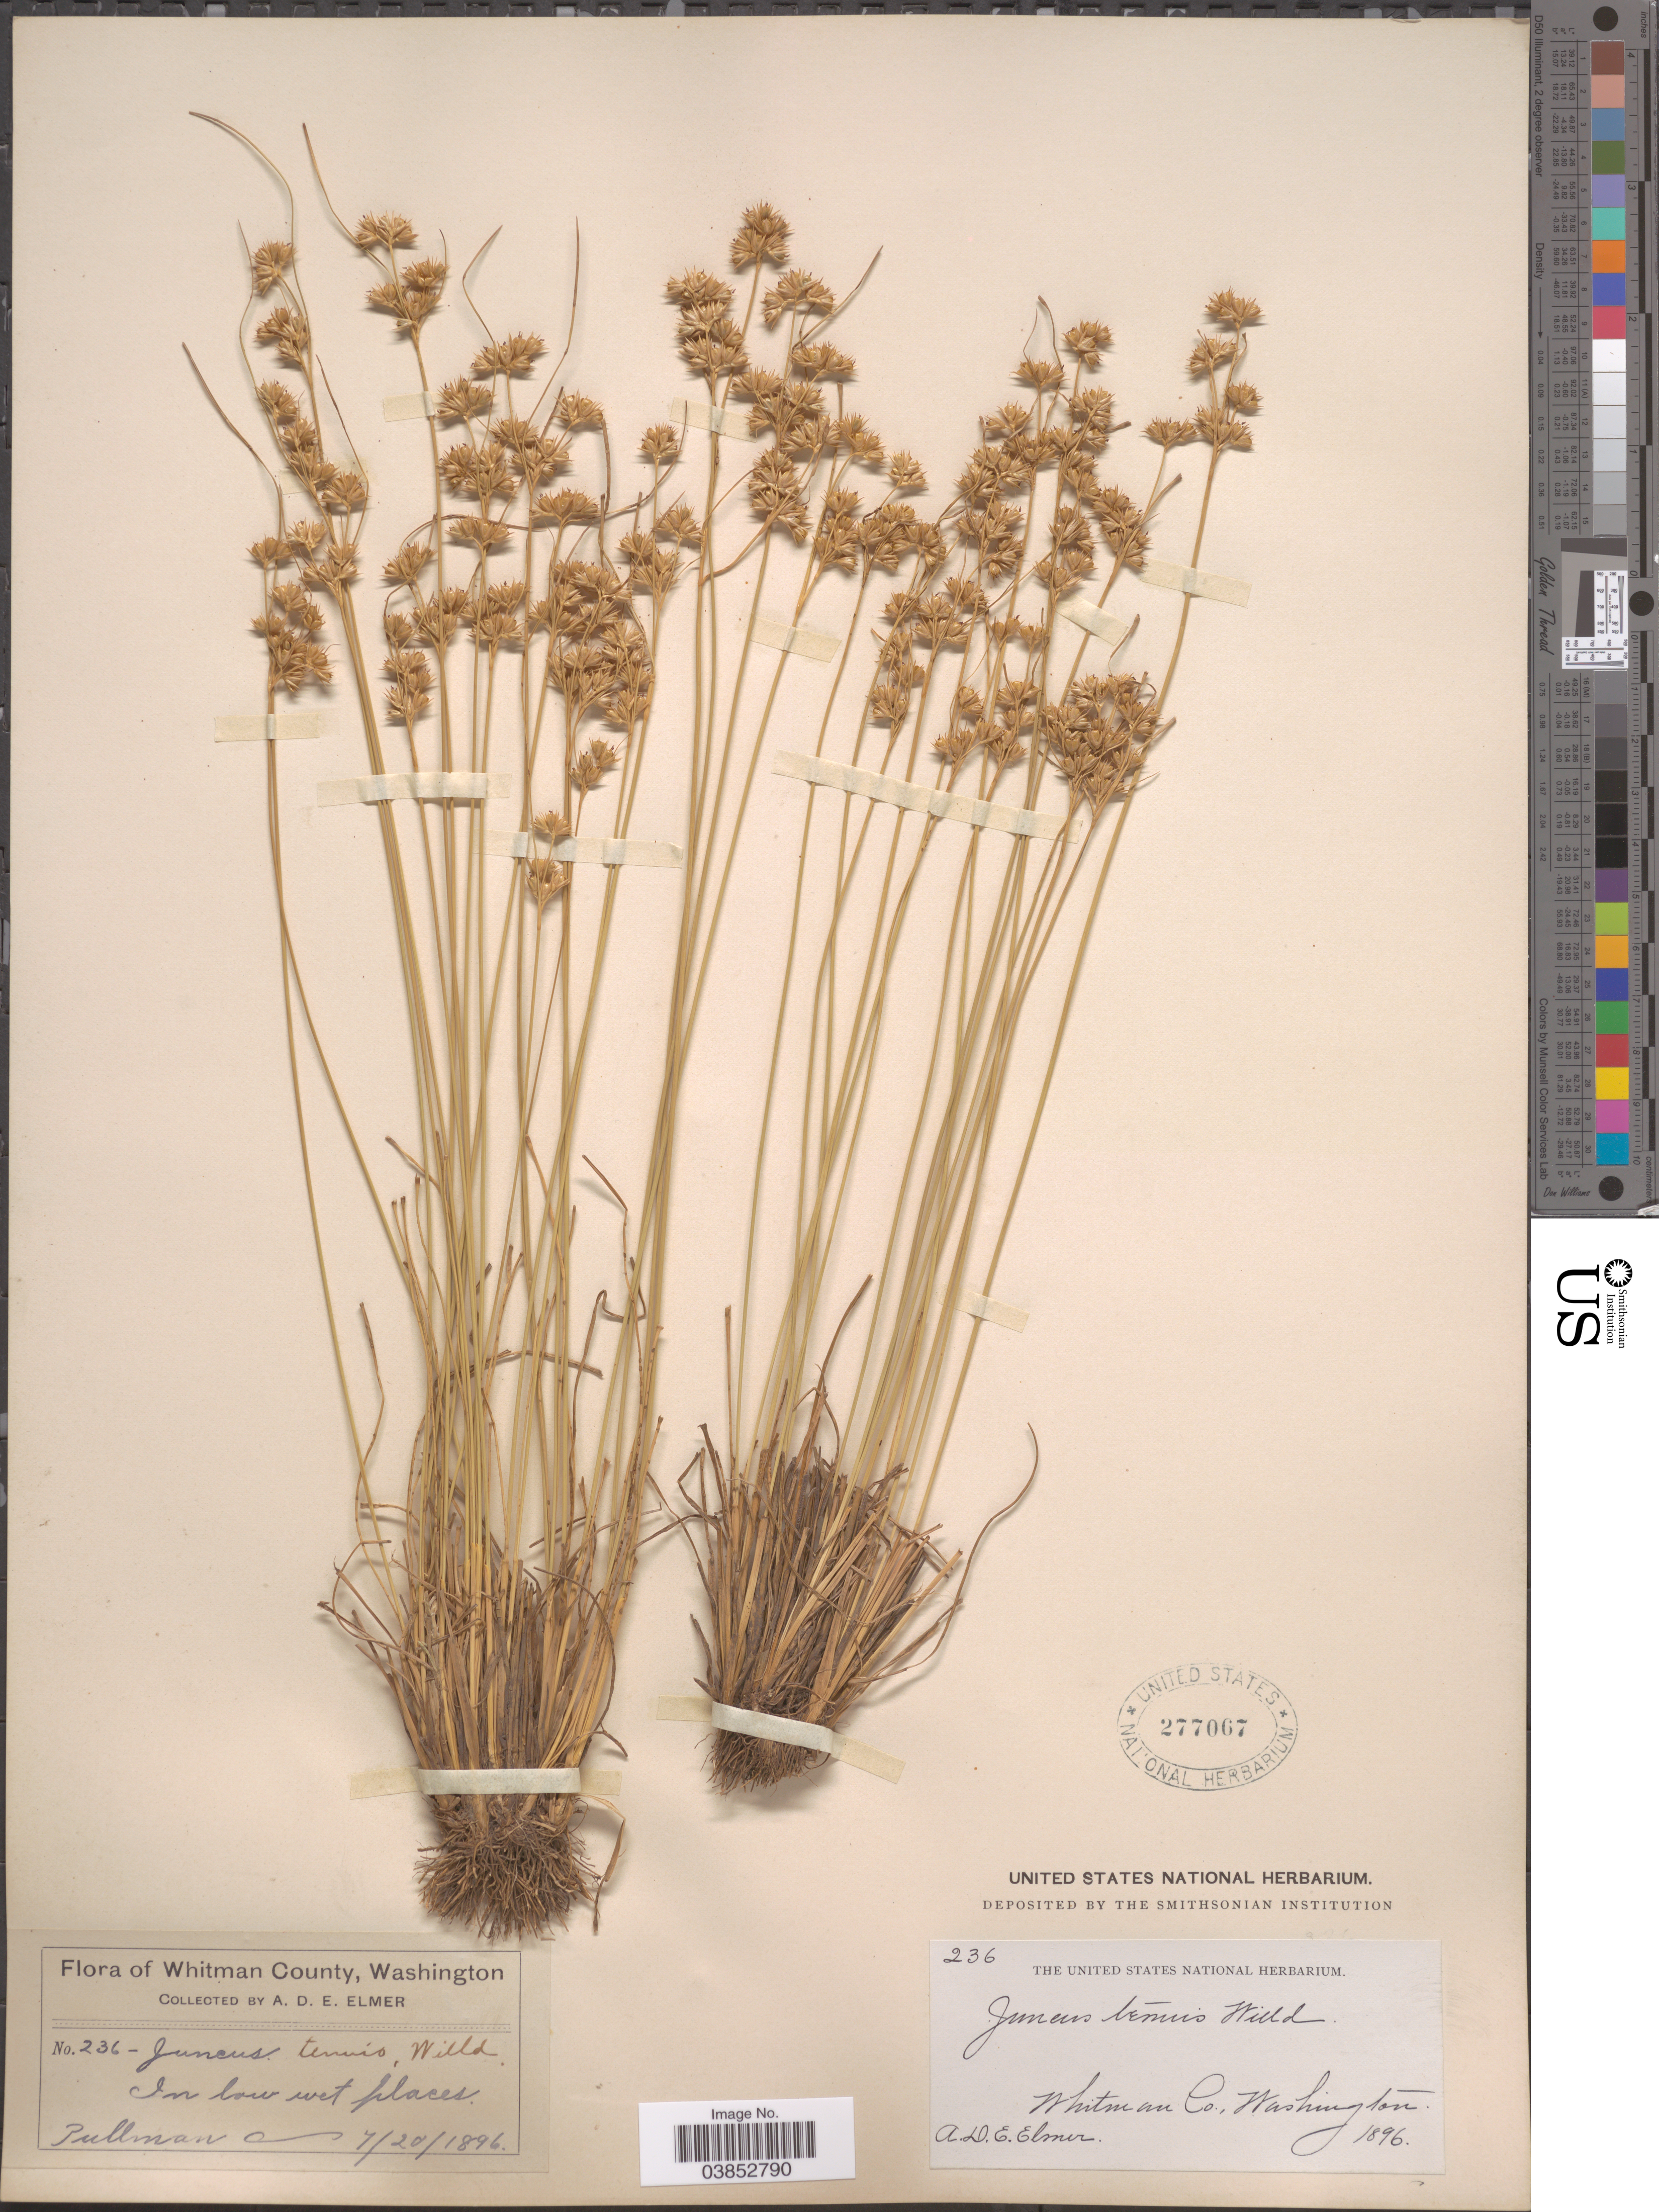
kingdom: Plantae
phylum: Tracheophyta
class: Liliopsida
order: Poales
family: Juncaceae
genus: Juncus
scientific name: Juncus dudleyi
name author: Wiegand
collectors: A. D. E. Elmer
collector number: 236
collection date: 1896-07-20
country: United States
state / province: Washington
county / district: Whitman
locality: Whitman County. Pullman.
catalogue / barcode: US 277067